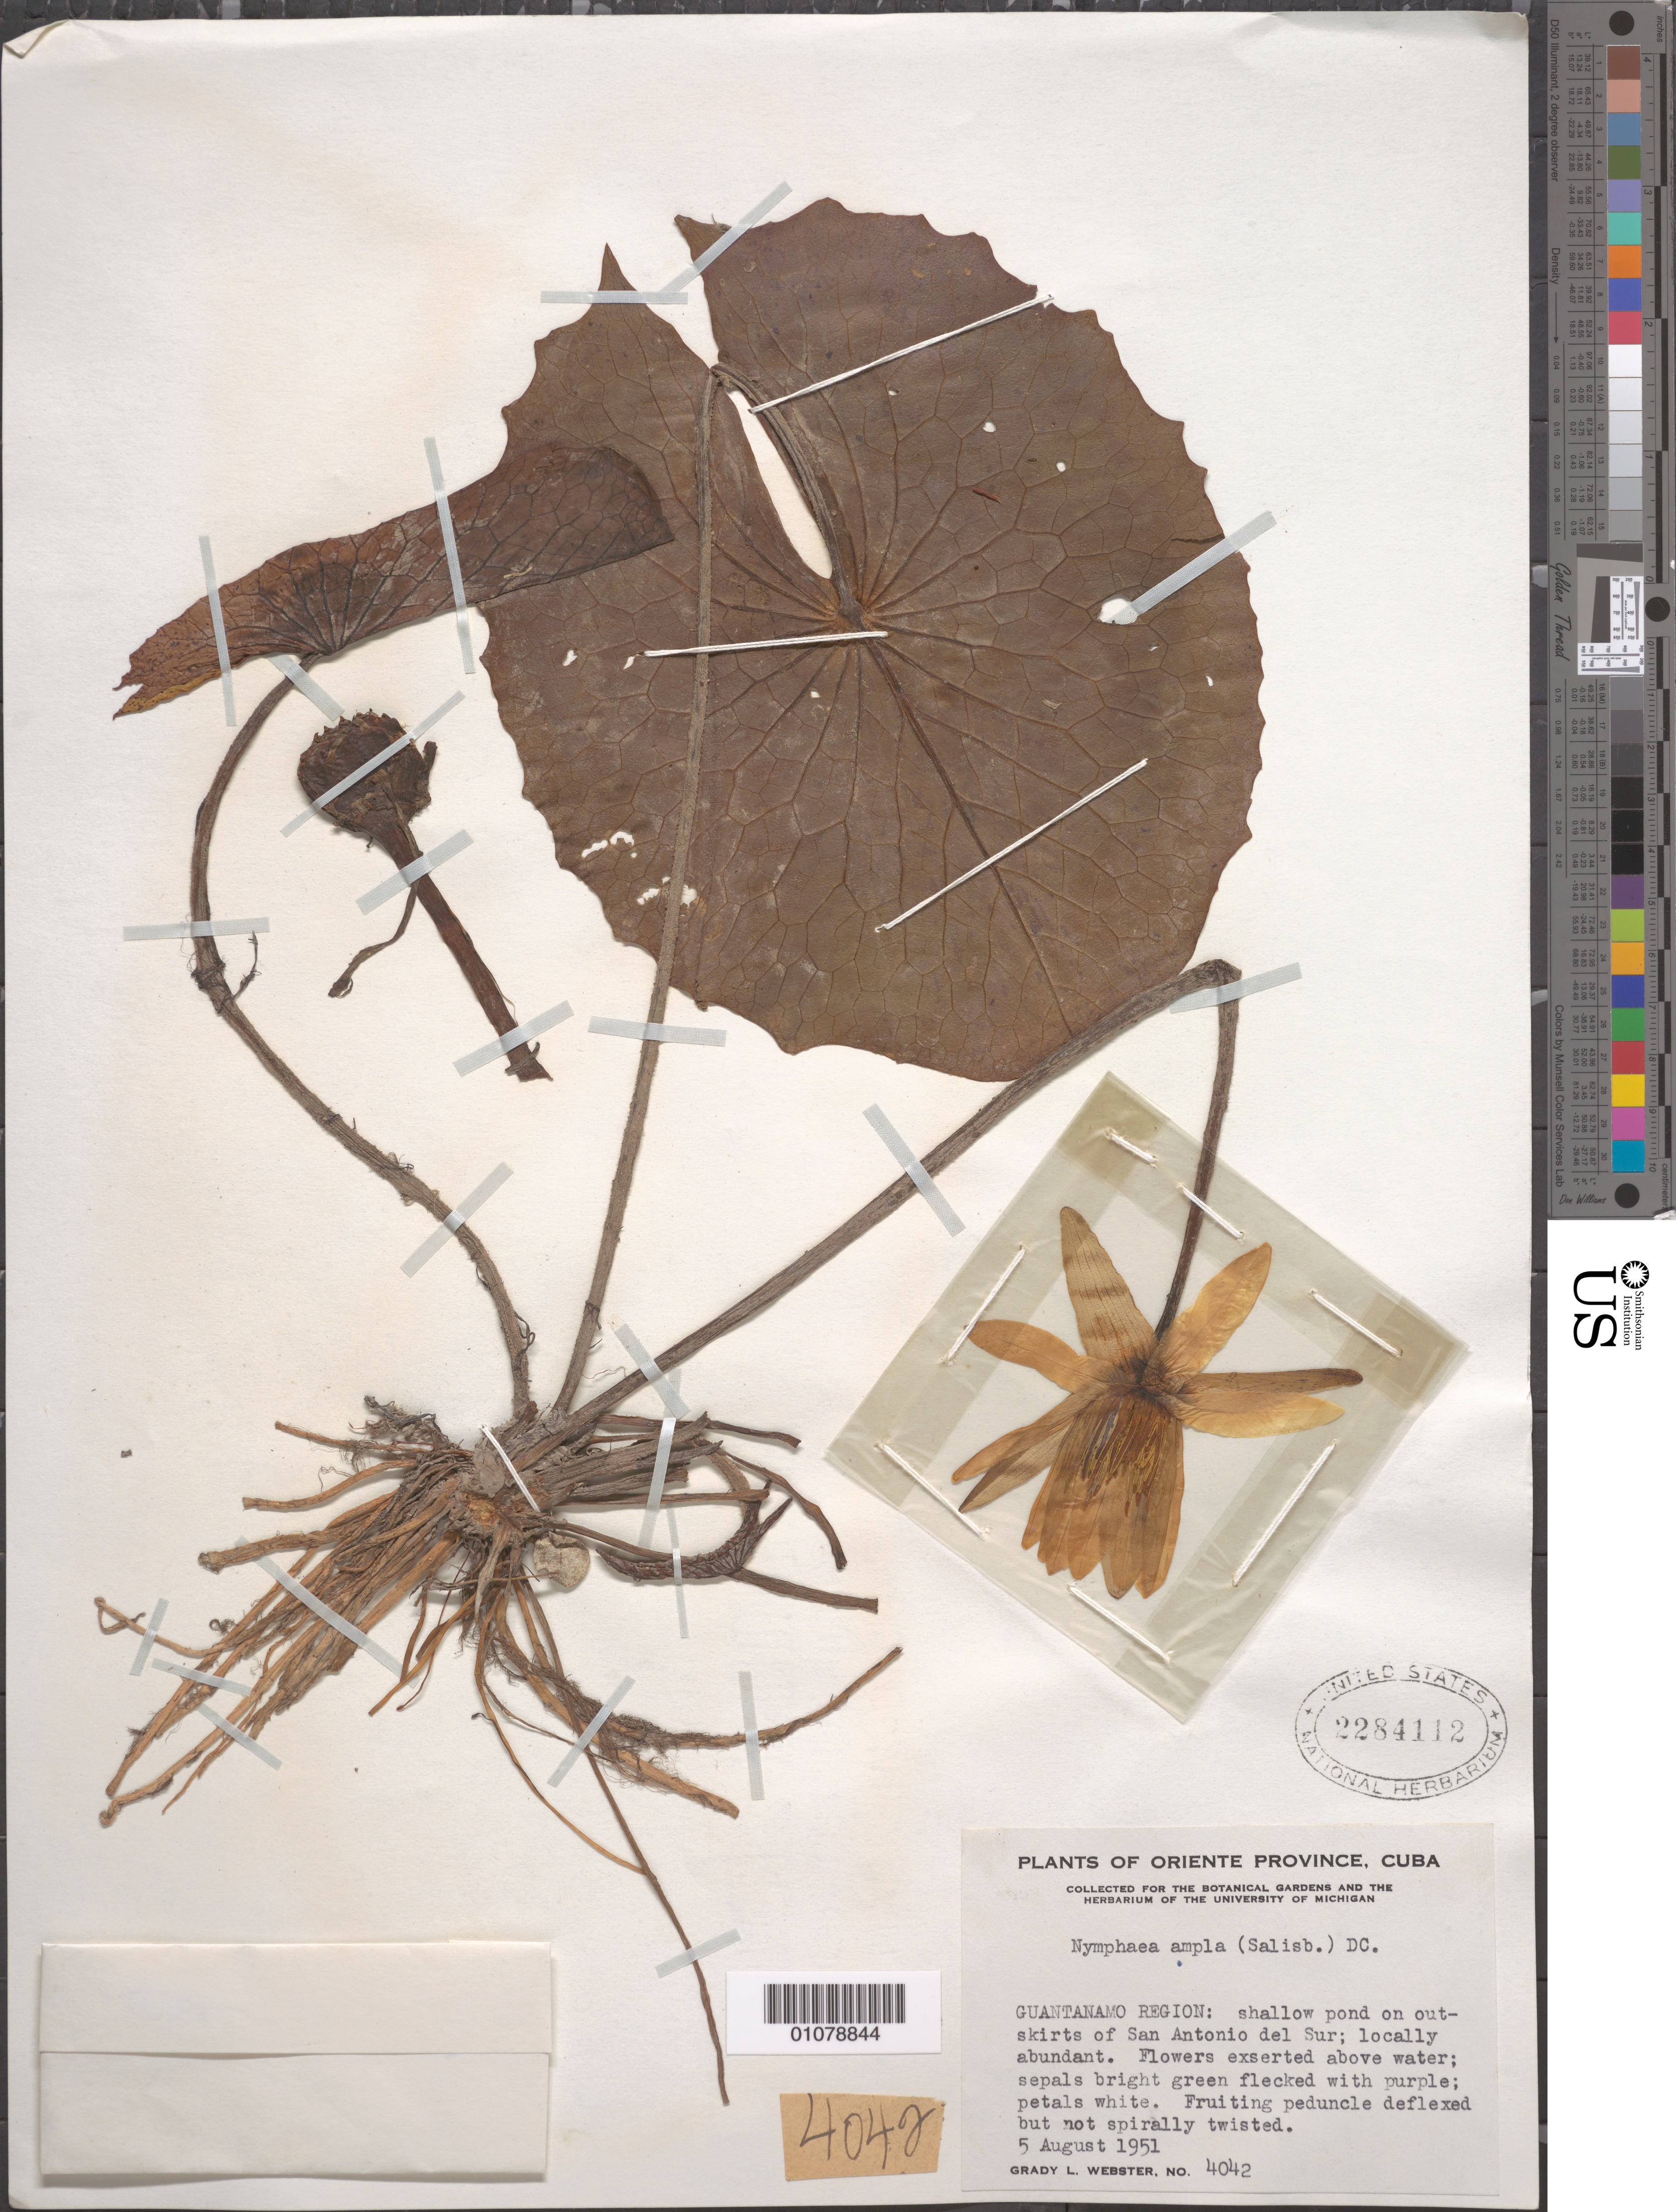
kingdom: Plantae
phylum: Tracheophyta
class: Magnoliopsida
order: Nymphaeales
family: Nymphaeaceae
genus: Nymphaea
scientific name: Nymphaea ampla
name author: (Salisb.) DC.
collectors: G. L. Webster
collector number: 4042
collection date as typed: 05 Aug 1951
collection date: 1951-08-05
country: Cuba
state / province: Guantánamo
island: Cuba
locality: Oriente, Guantánamo Region, outskirts on San Antonio del Sur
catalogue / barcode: US 2284112